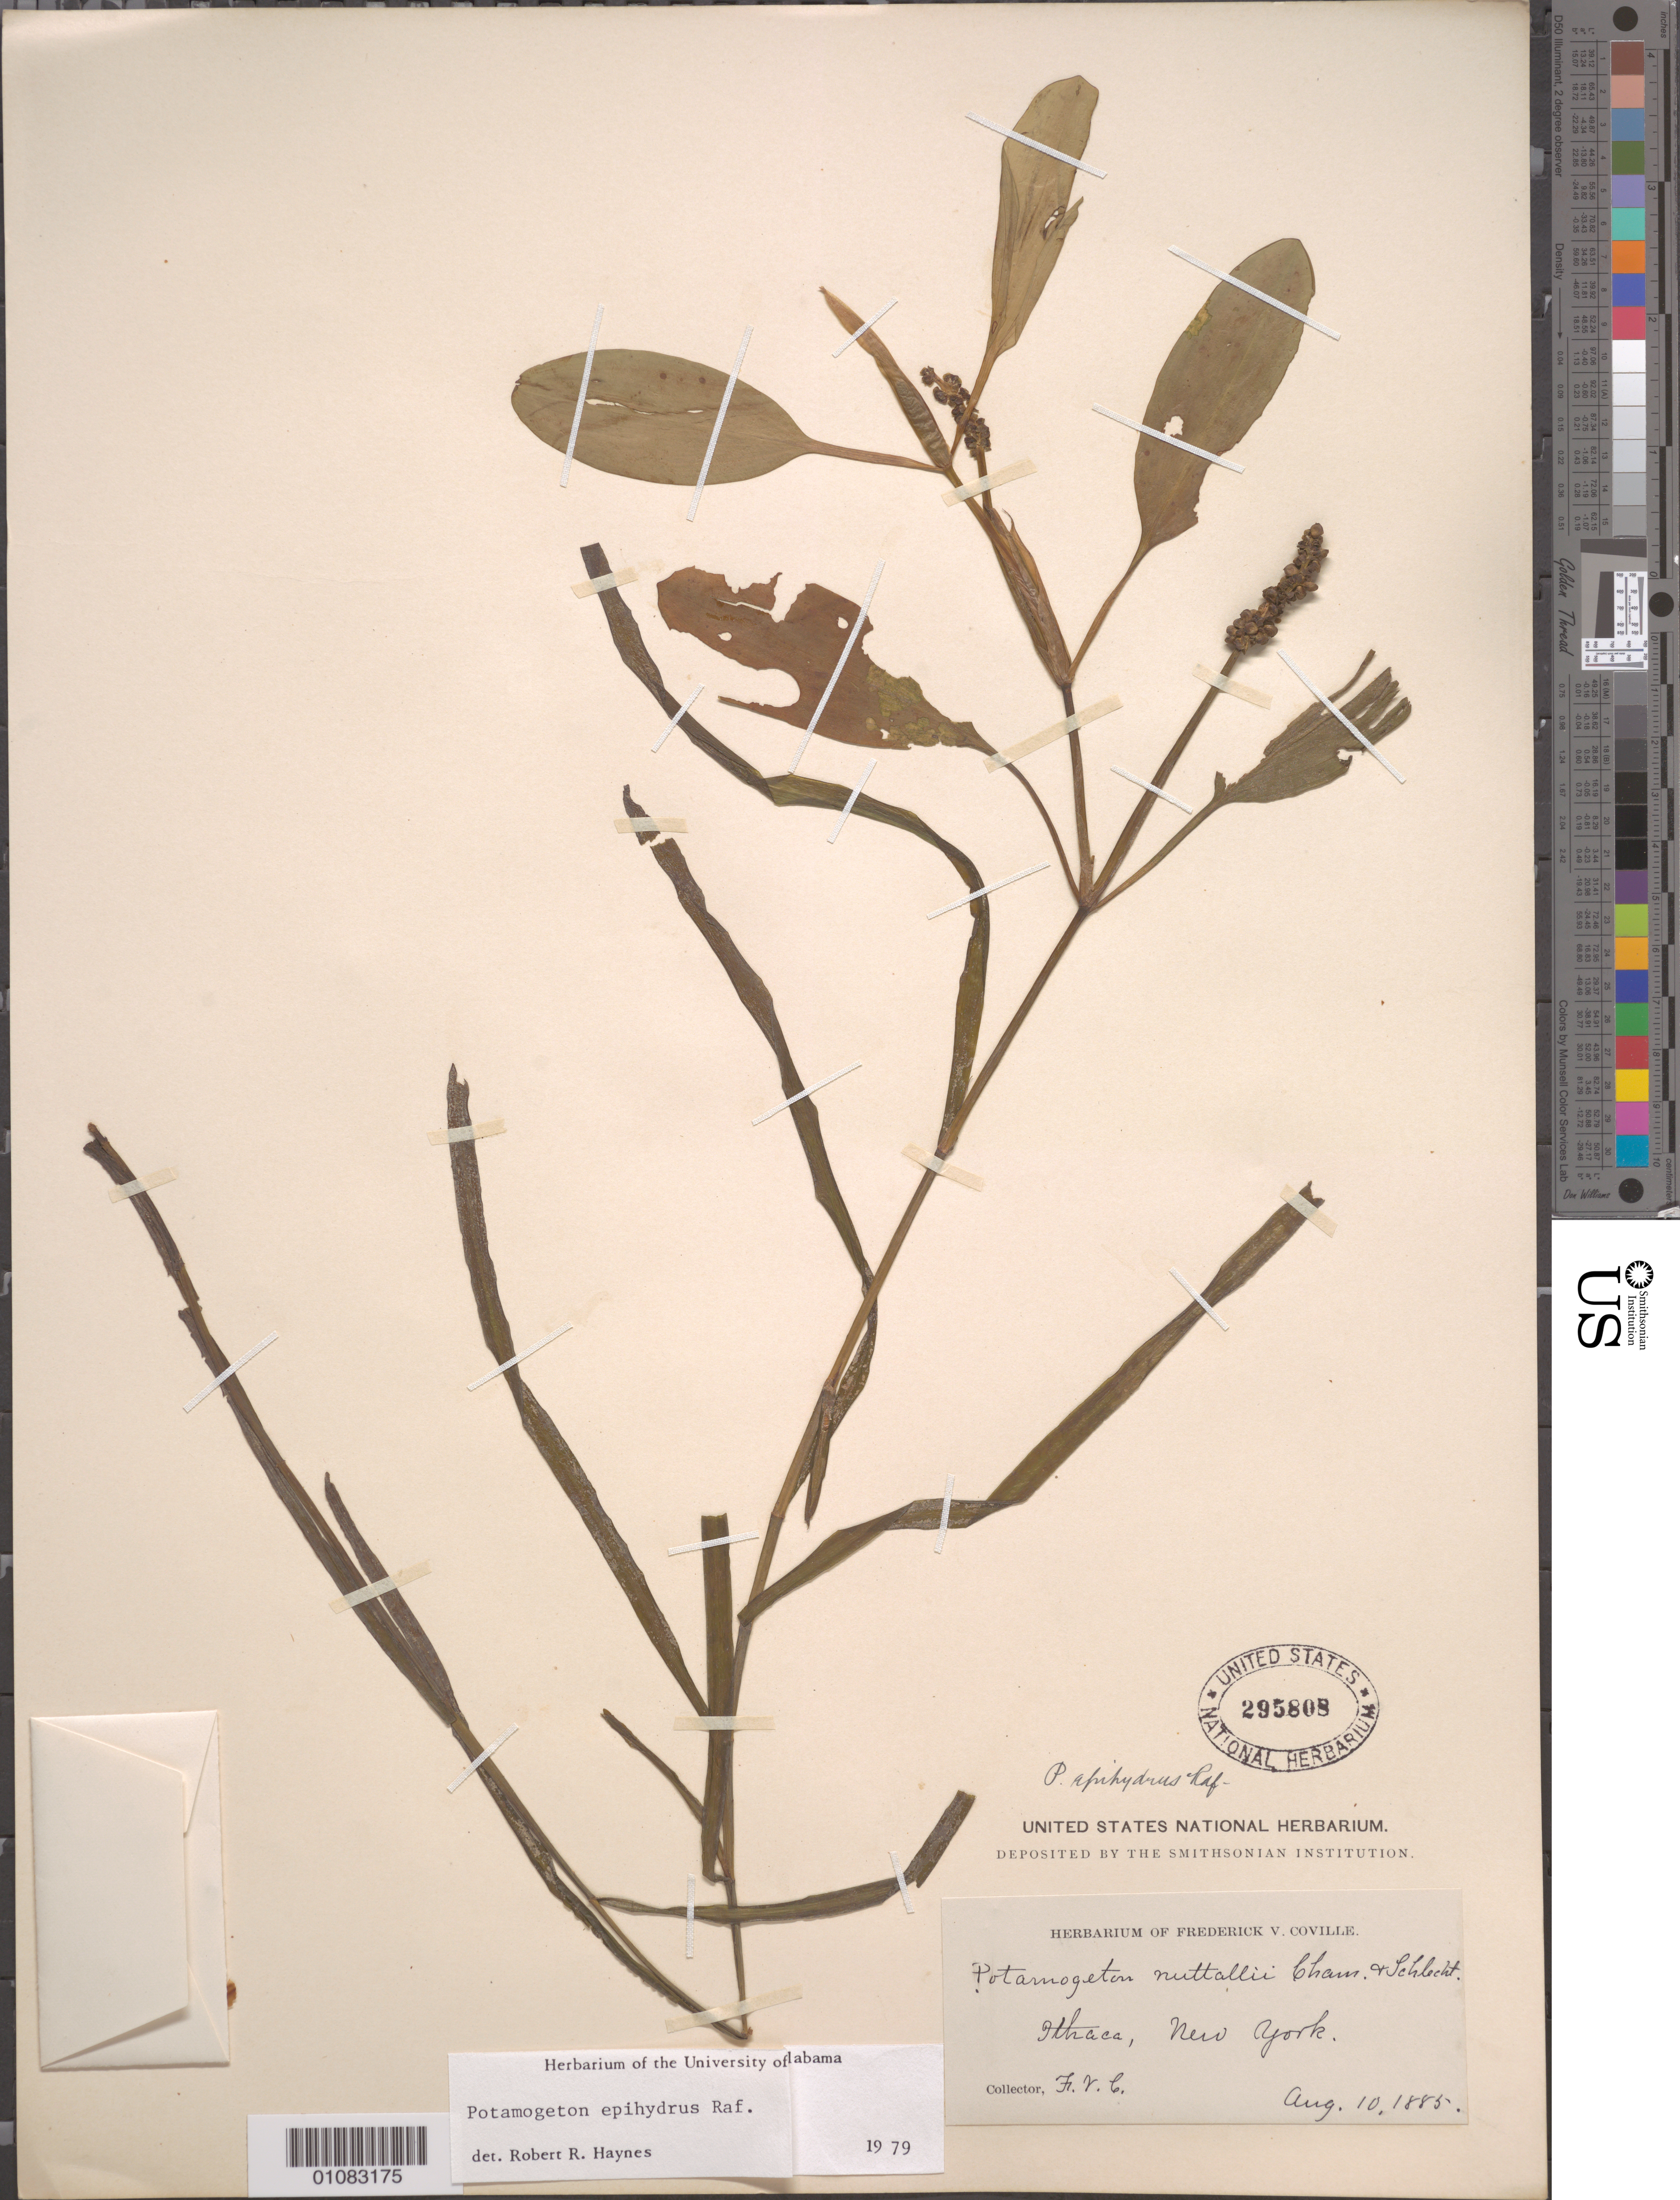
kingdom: Plantae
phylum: Tracheophyta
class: Liliopsida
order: Alismatales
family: Potamogetonaceae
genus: Potamogeton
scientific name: Potamogeton epihydrus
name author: Raf.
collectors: F. V. Coville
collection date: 1885-08-10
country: United States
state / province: New York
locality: Ithaca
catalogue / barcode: US 295808